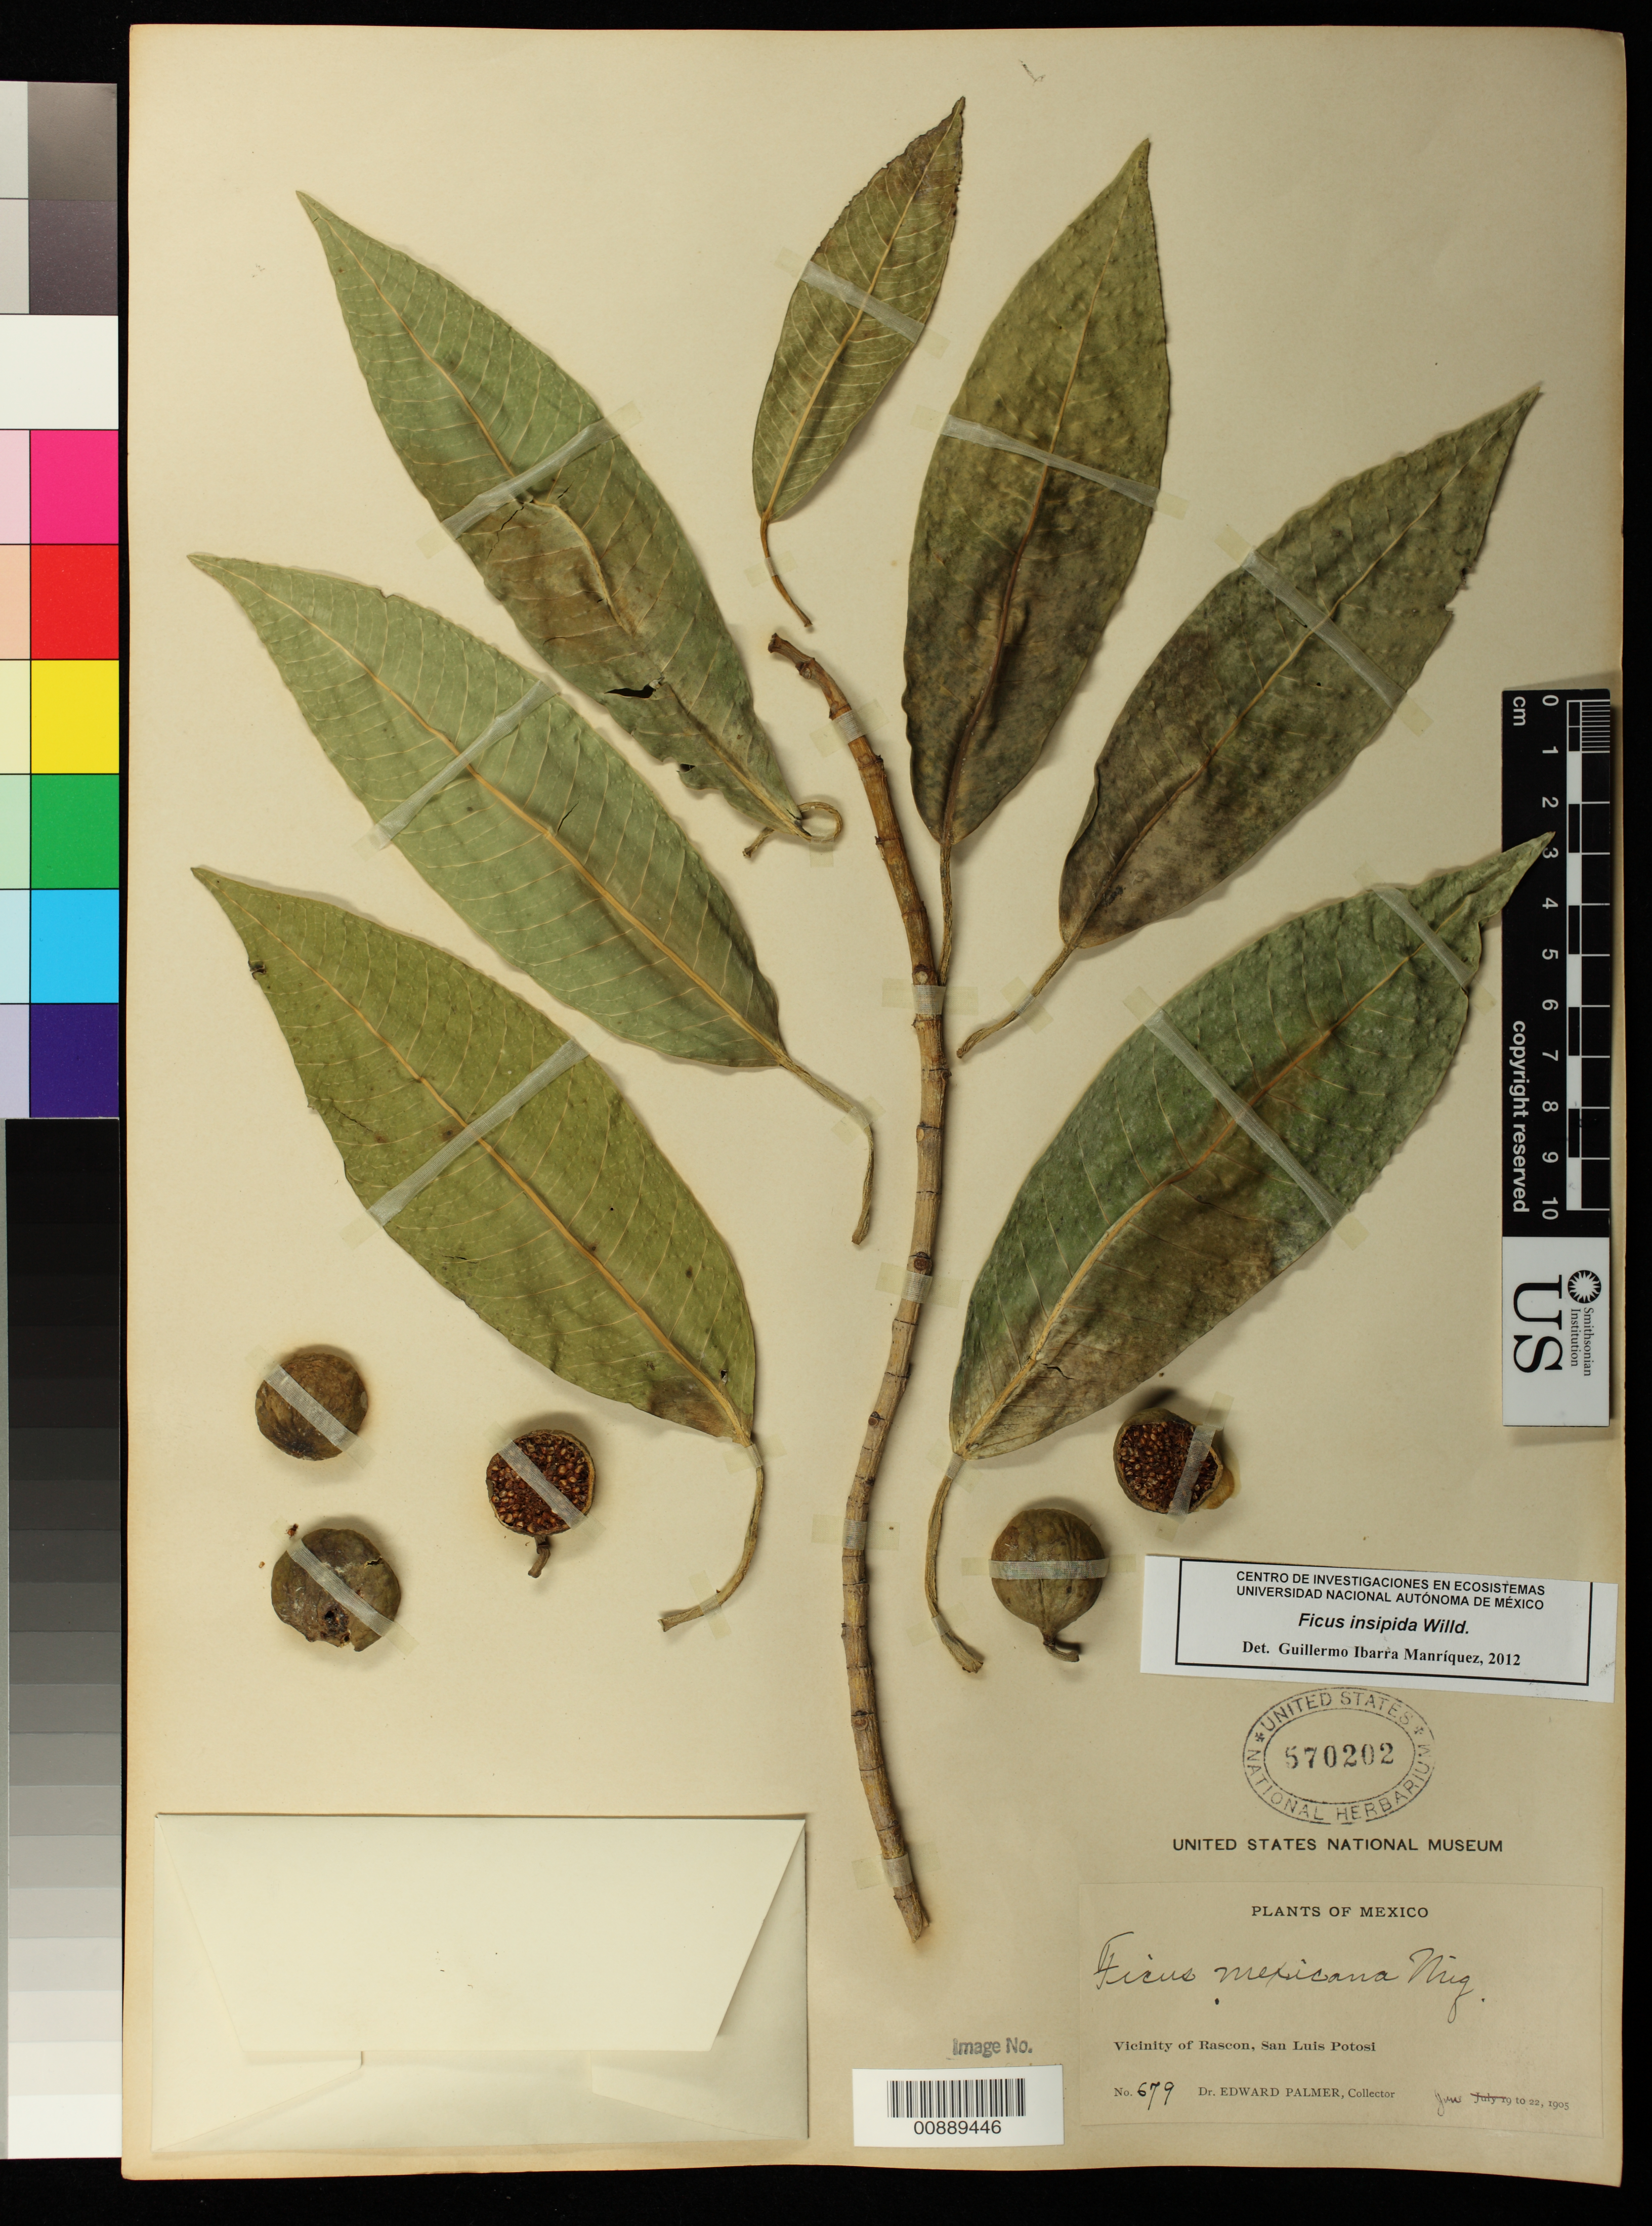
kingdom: Plantae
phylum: Tracheophyta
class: Magnoliopsida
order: Rosales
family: Moraceae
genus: Ficus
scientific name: Ficus insipida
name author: Willd.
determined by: Manriquez, G. I.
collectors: E. Palmer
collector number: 679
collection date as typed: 19 Jun 1905 to 22 Jun 1905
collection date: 1905-06-19/1905-06-22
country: Mexico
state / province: San Luis Potosí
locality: Vicinity of Rascon, San Luis Potosí.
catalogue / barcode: US 570202